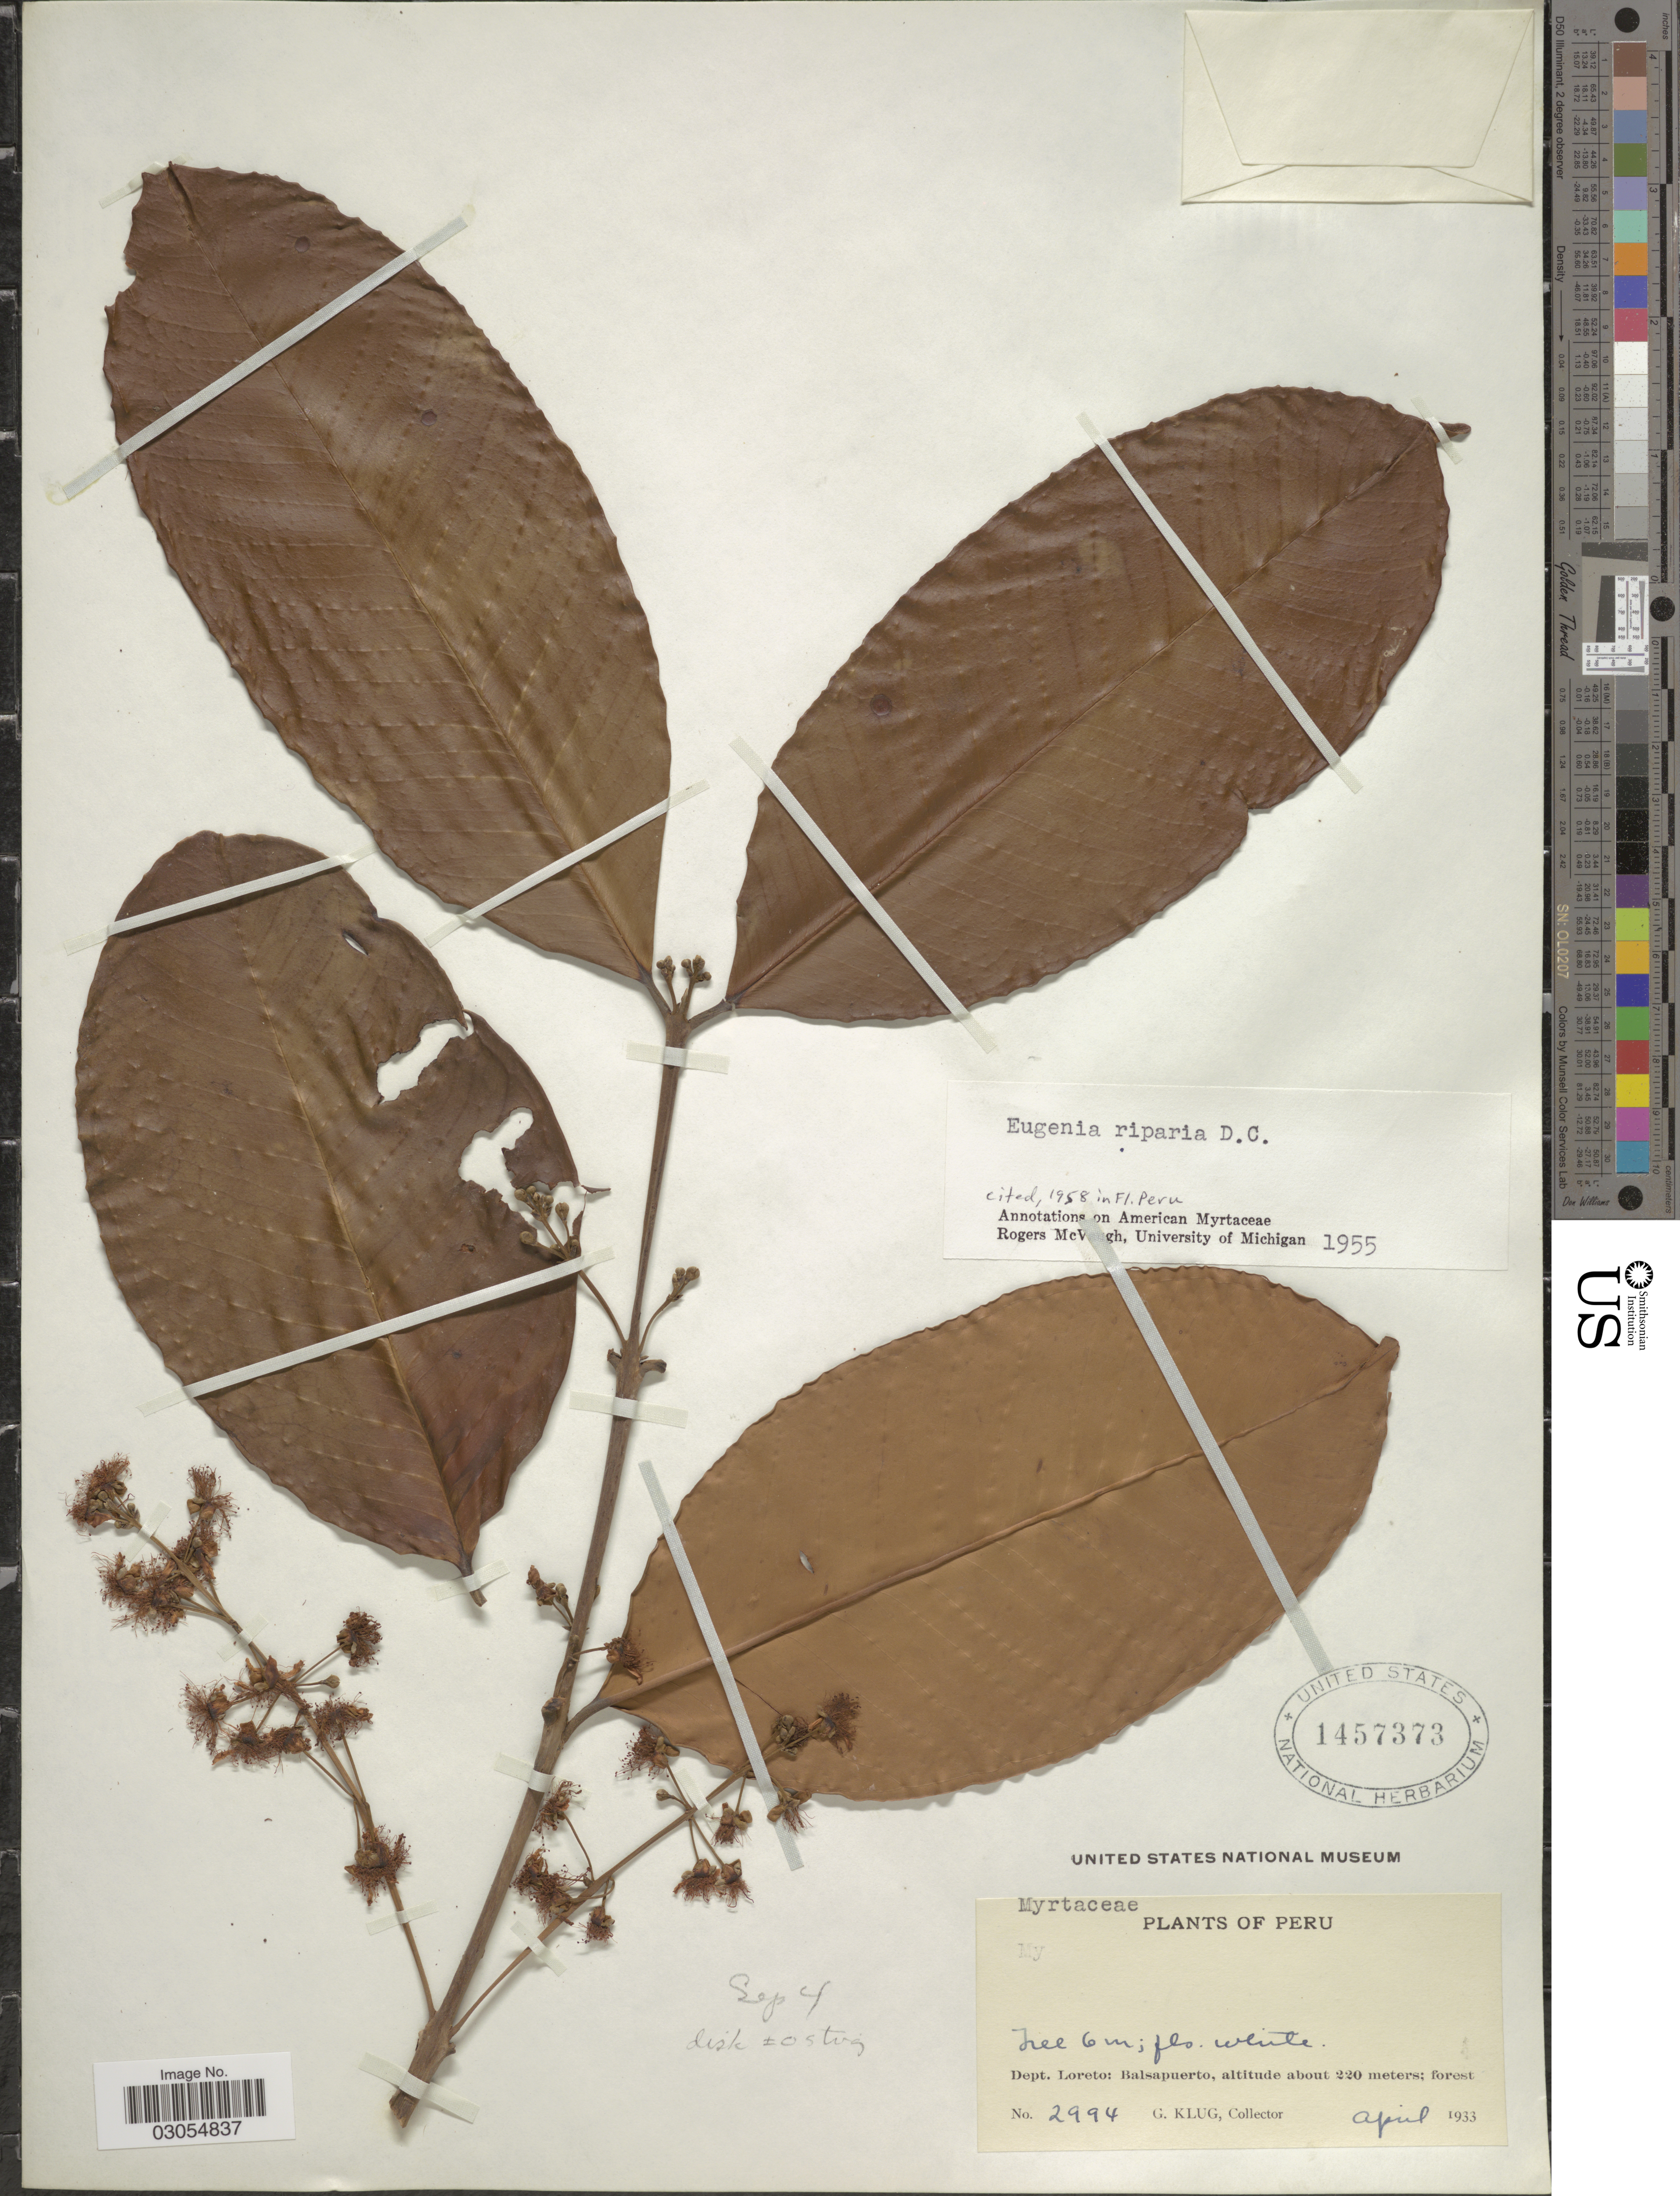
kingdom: Plantae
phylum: Tracheophyta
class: Magnoliopsida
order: Myrtales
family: Myrtaceae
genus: Eugenia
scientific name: Eugenia muricata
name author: DC.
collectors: G. Klug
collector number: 2994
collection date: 1933-04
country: Peru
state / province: Loreto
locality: Dept. Loreto: Balsapuerto.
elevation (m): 220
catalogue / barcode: US 1457373